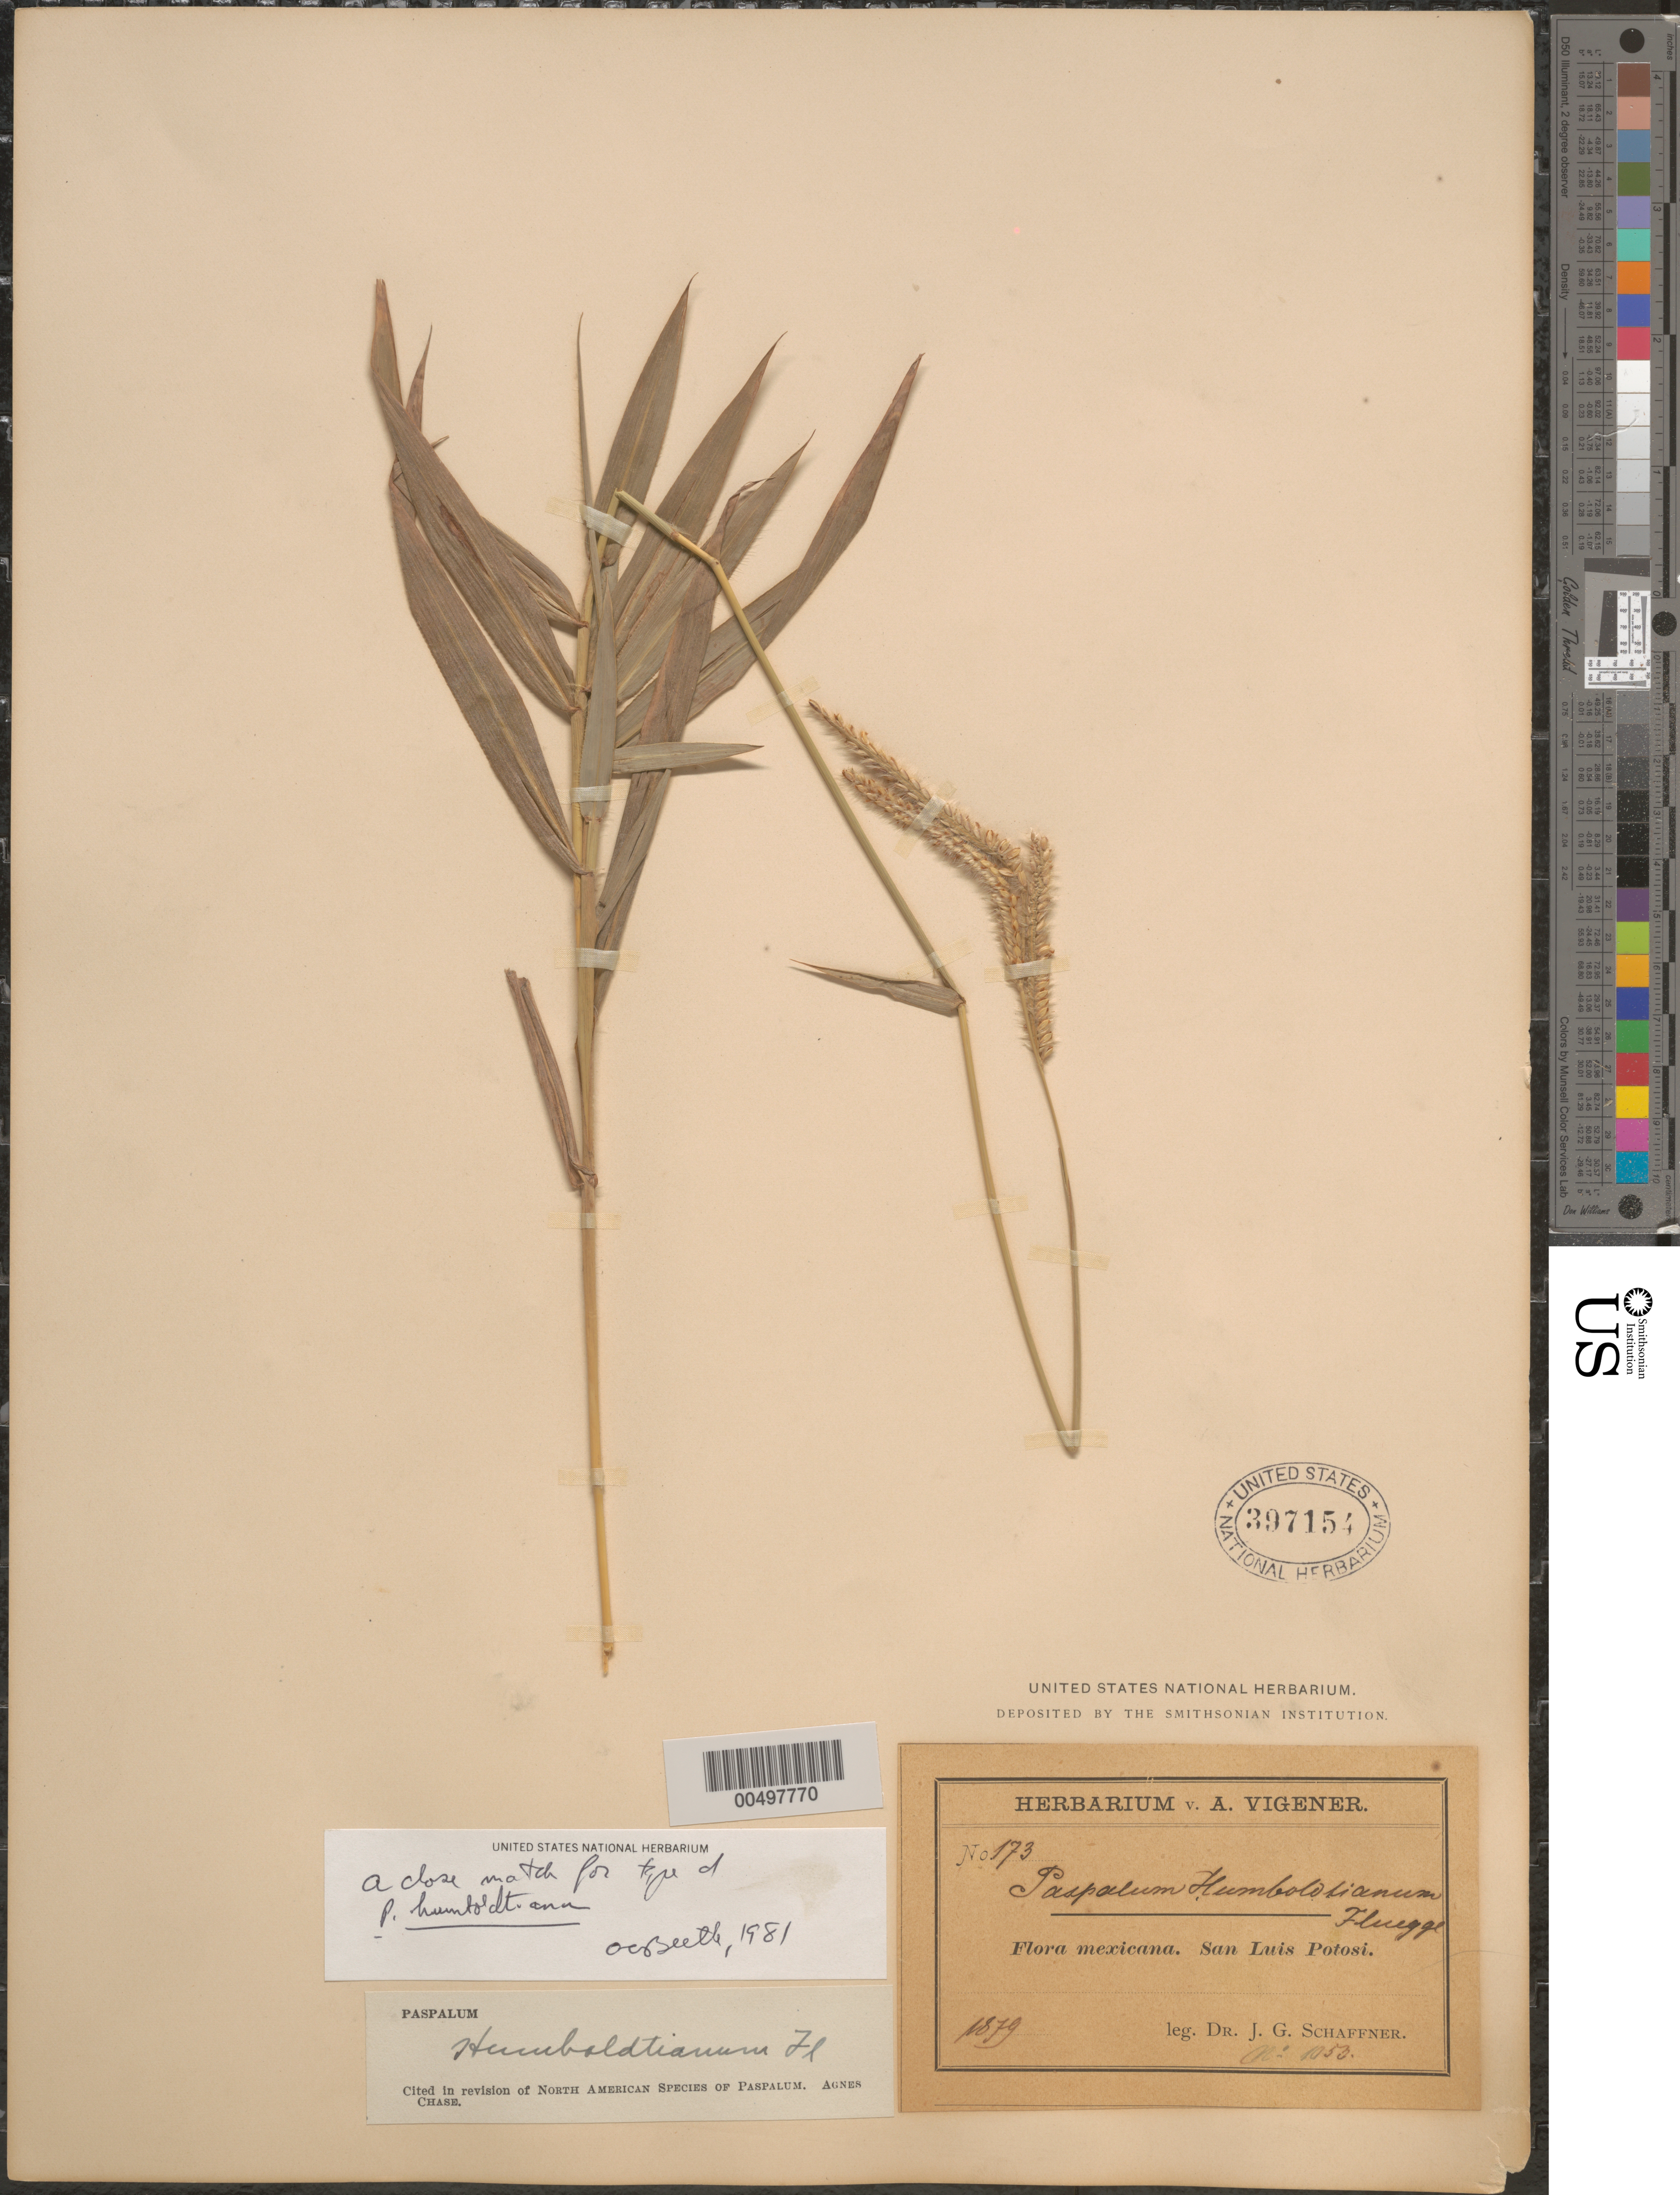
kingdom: Plantae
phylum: Tracheophyta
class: Liliopsida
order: Poales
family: Poaceae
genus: Paspalum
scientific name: Paspalum humboldtianum var. humboldtianum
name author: Flüggé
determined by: Beetle, Alan A.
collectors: J. G. Schaffner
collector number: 173/1050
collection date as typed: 1879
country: Mexico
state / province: San Luis Potosi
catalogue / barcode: US 397154